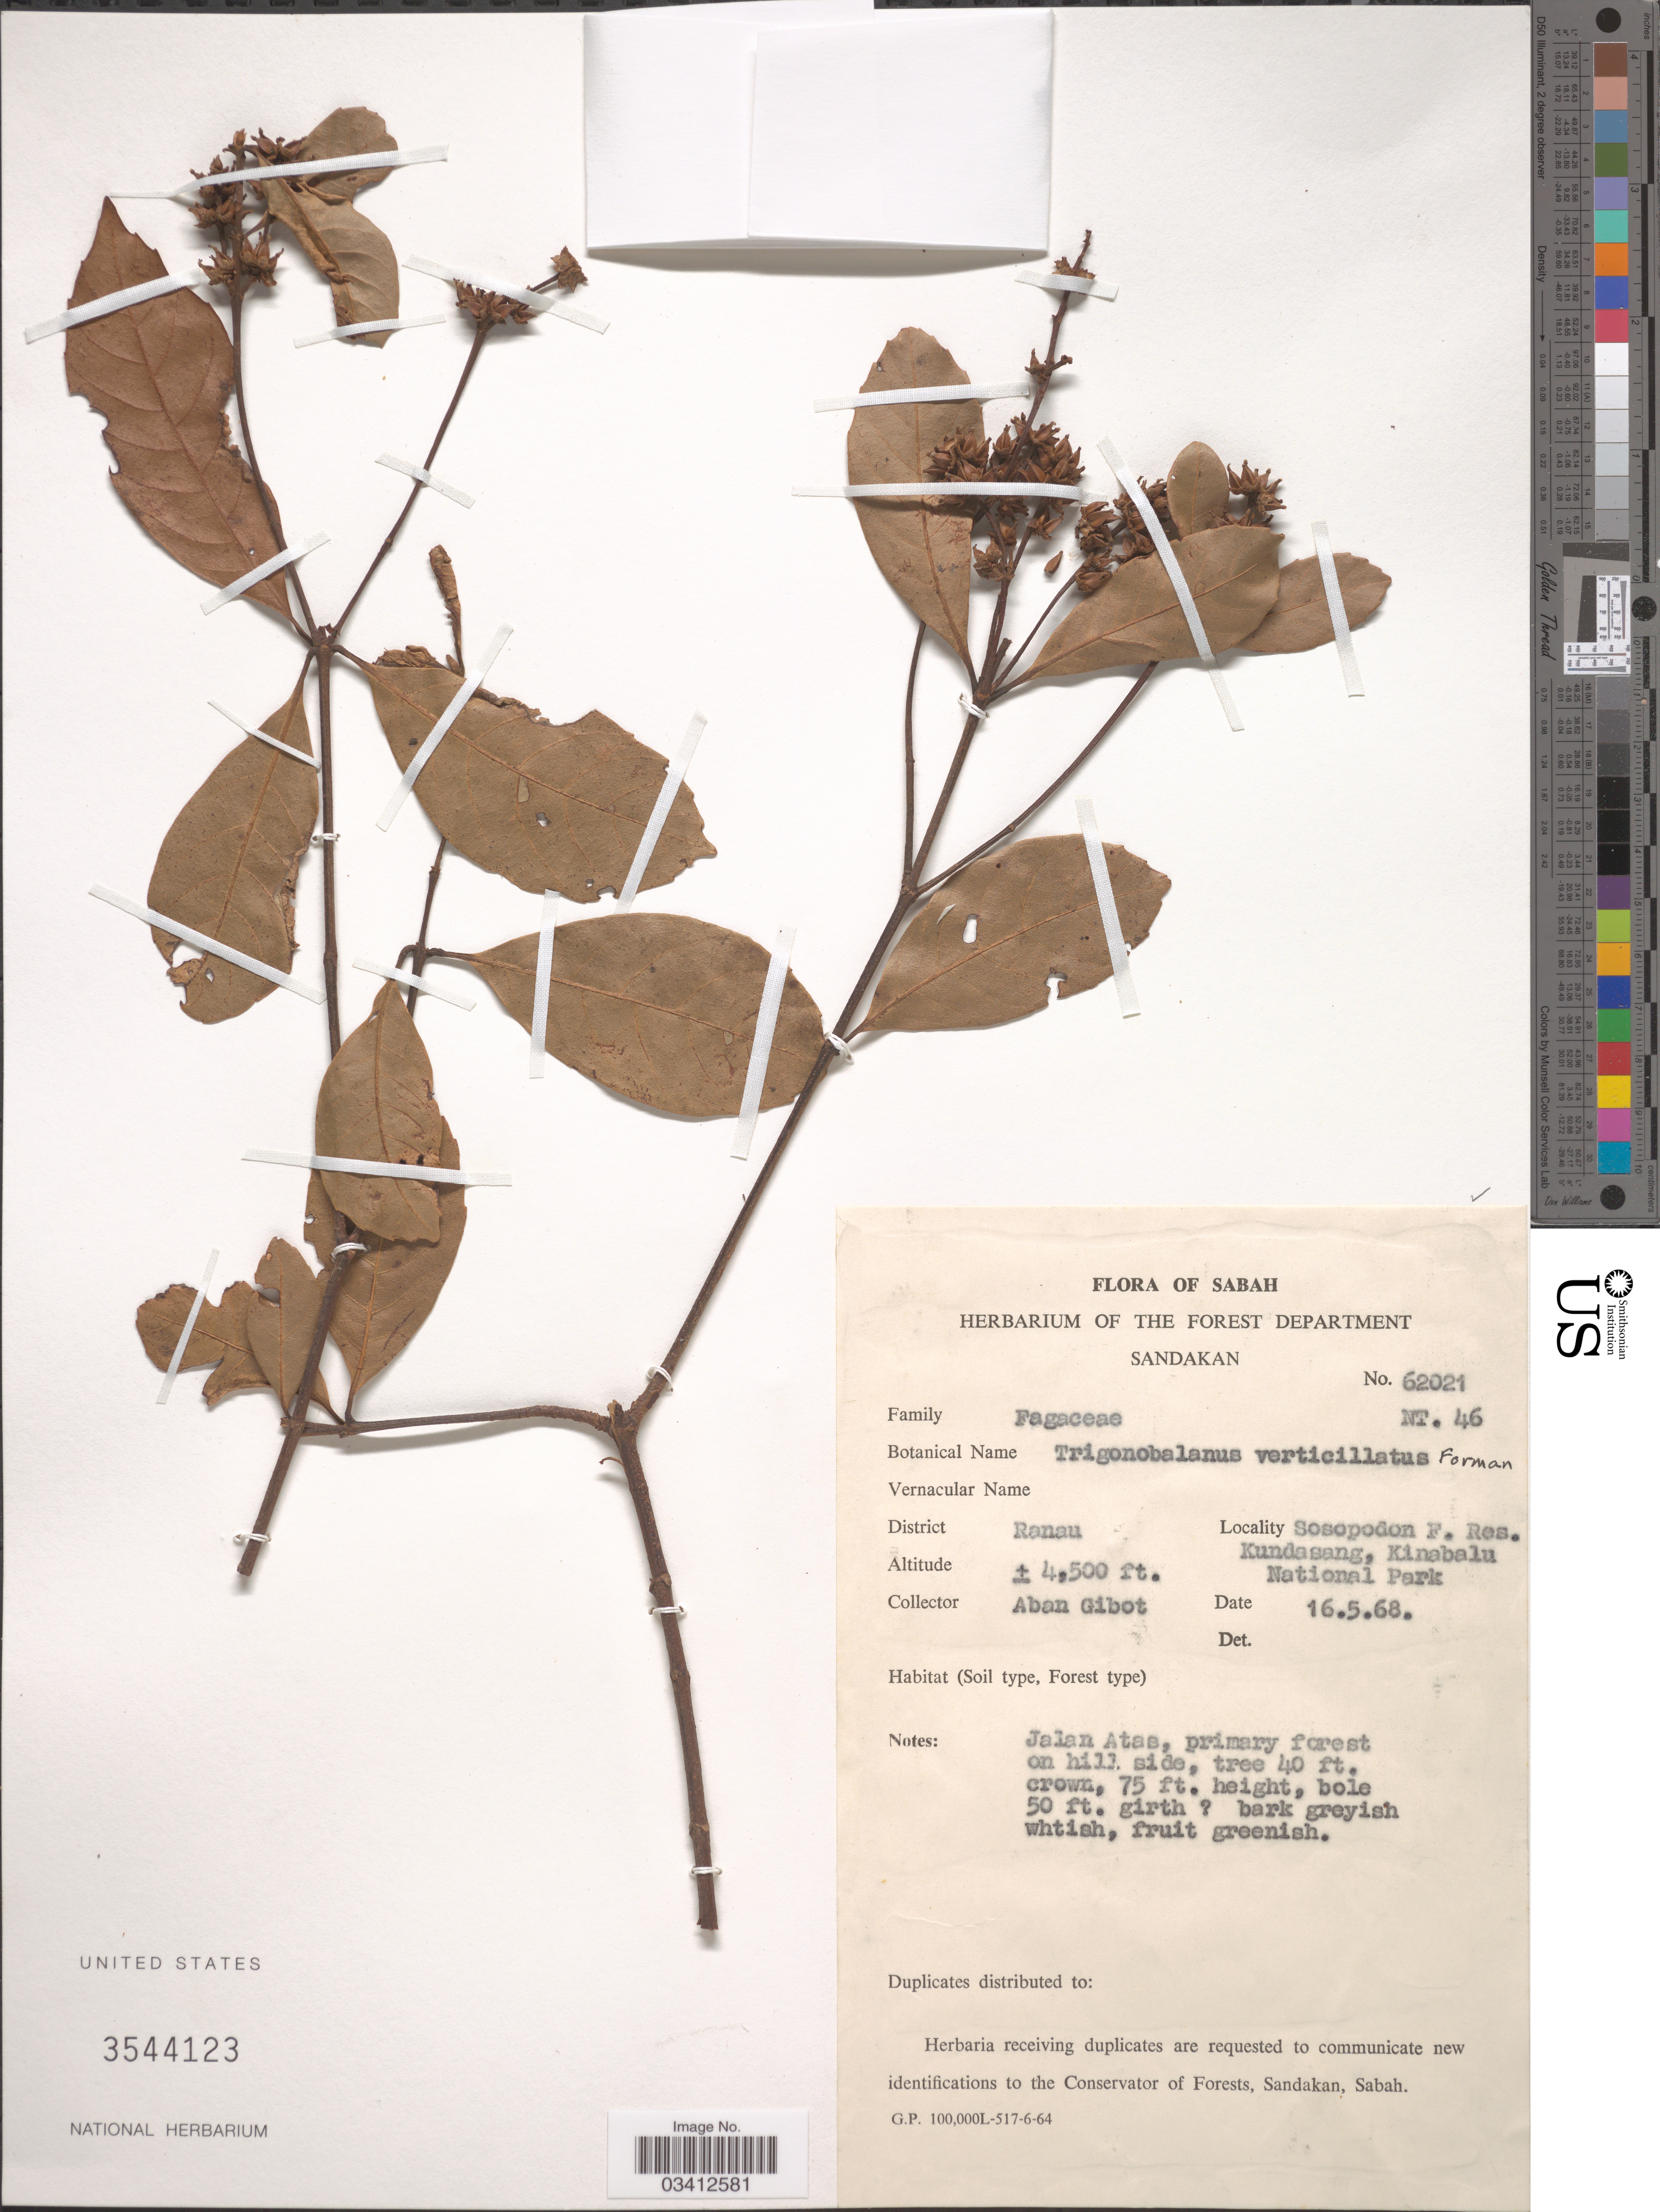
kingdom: Plantae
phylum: Tracheophyta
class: Magnoliopsida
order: Fagales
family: Fagaceae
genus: Trigonobalanus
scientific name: Trigonobalanus verticillata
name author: Forman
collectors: A. Gibot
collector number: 62021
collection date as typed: Transcribed d/m/y: 16/5/68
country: Malaysia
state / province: Sabah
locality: District Ranau. Sosopodon F. Res. Kundasang, Kinabalu National Park. Jalan Atas, primary forest on hill side.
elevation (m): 1372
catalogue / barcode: US 3544123